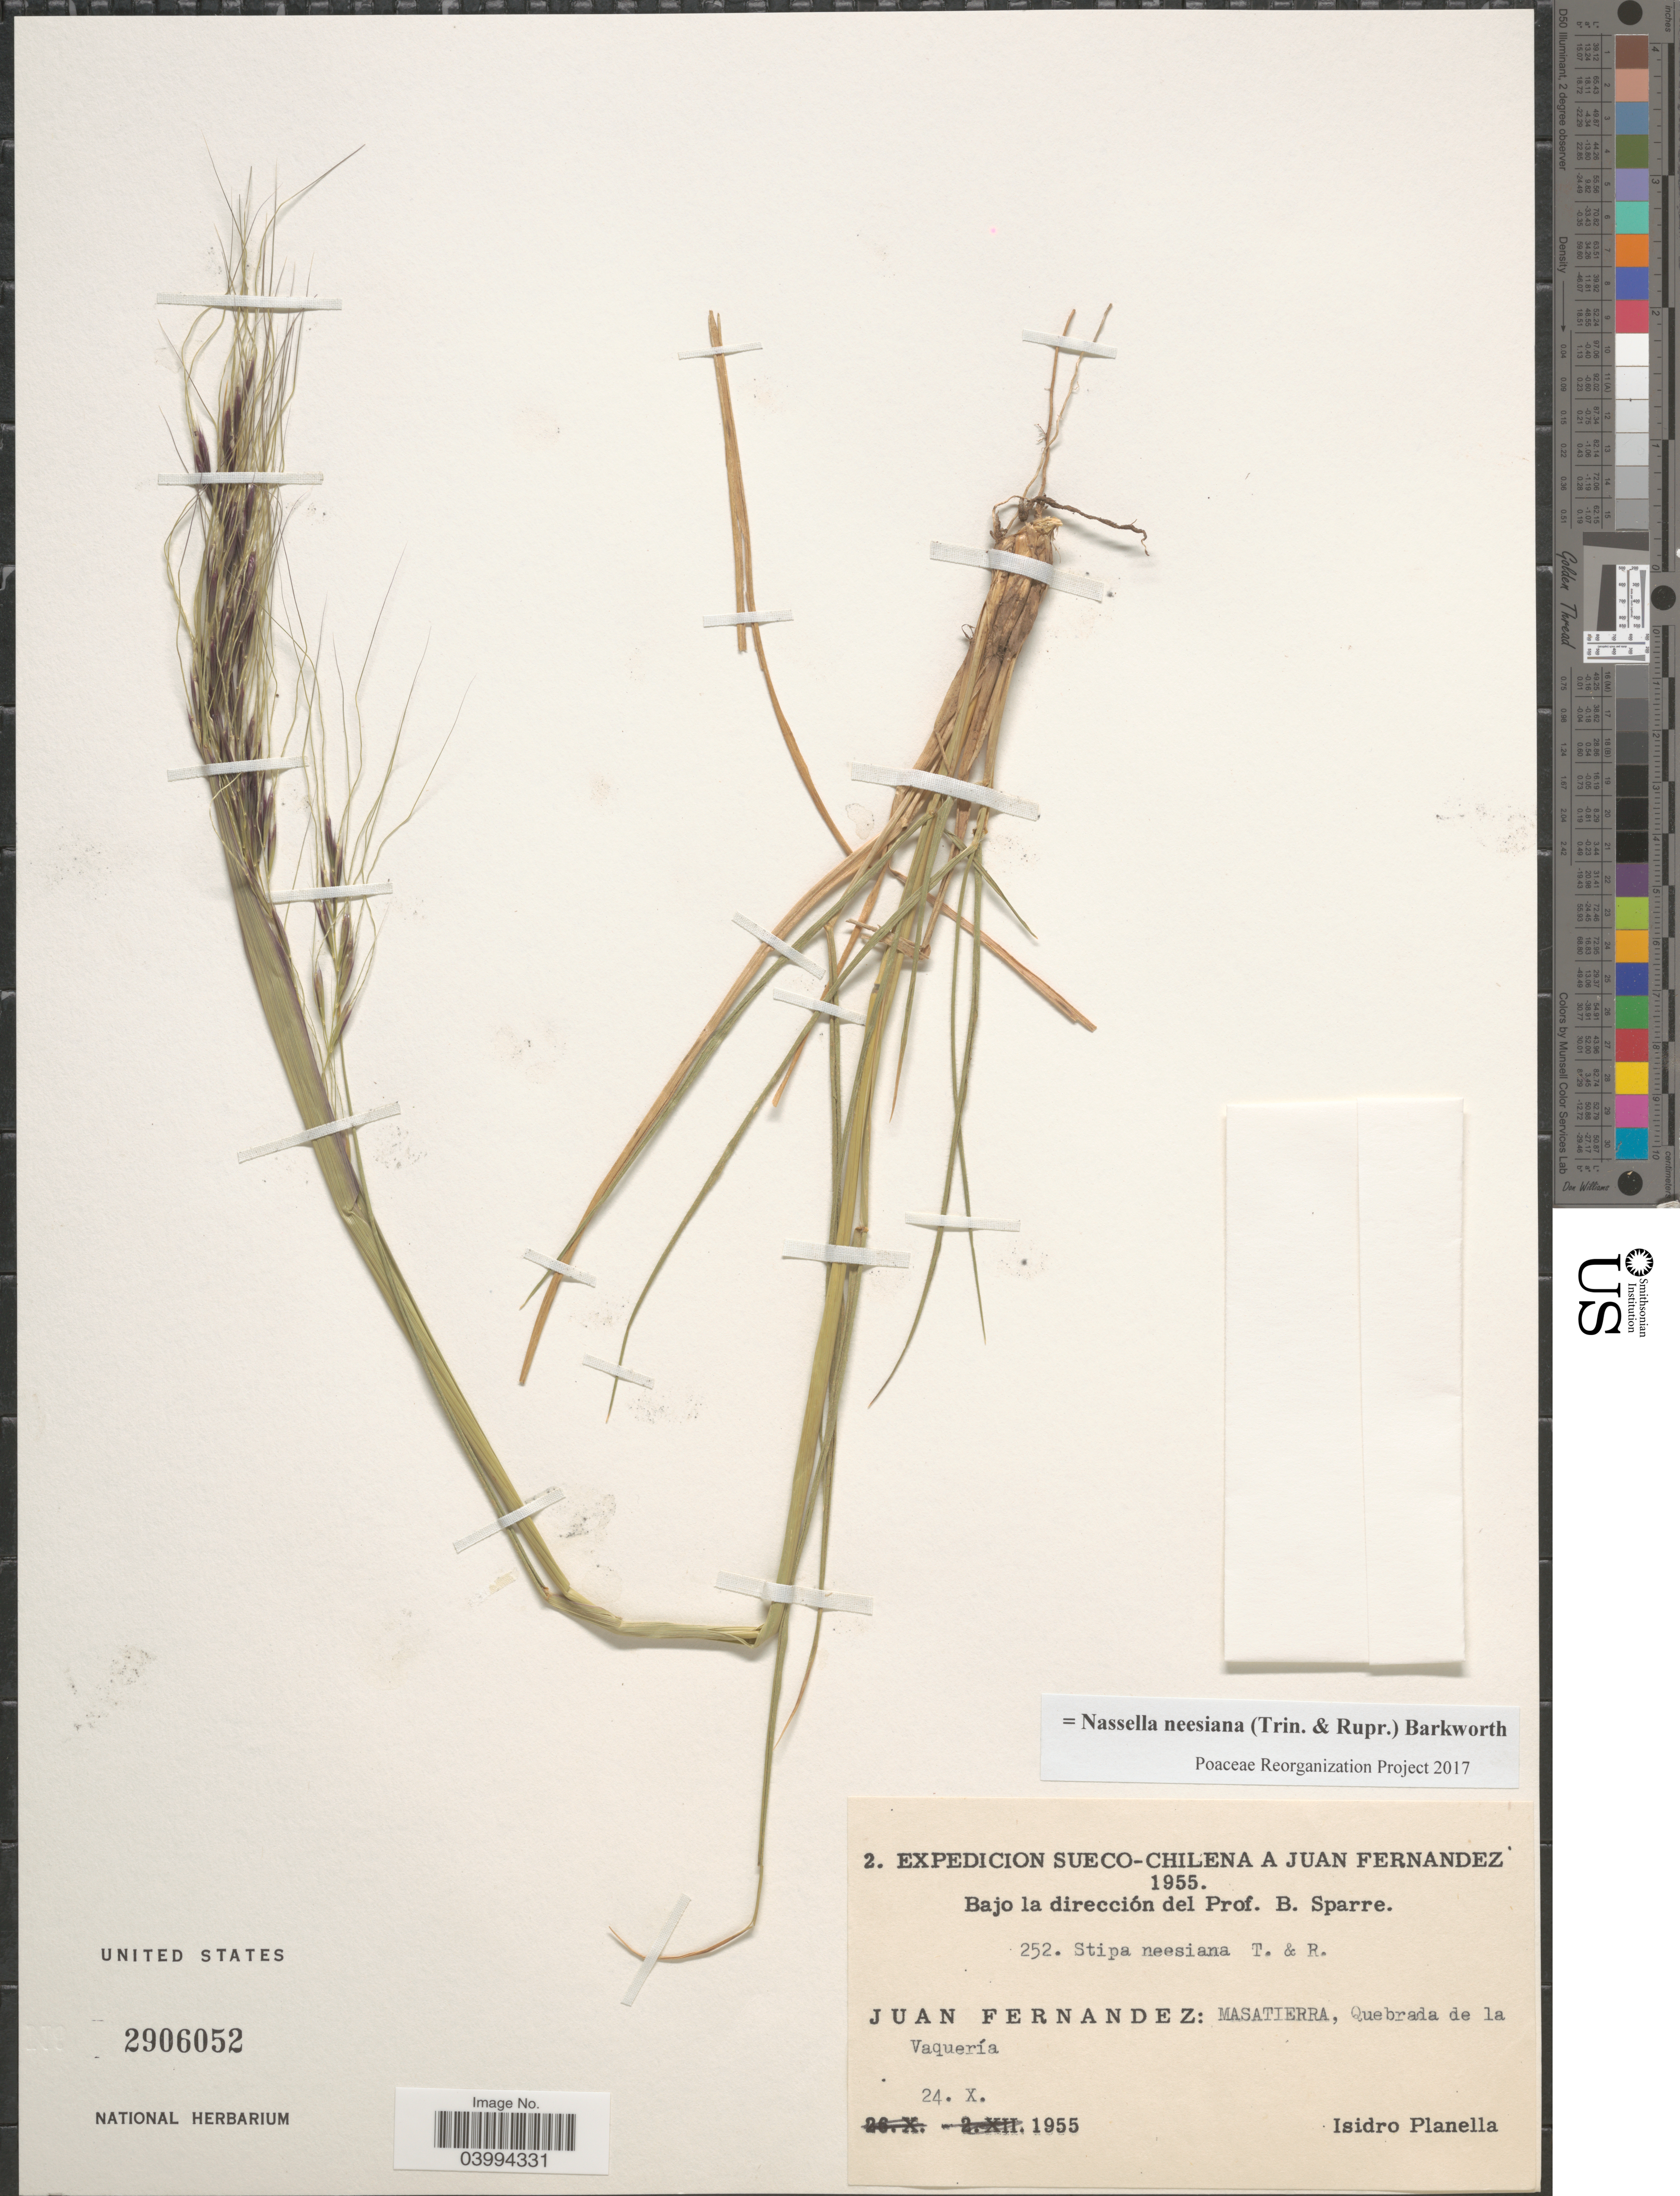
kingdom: Plantae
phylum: Tracheophyta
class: Liliopsida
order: Poales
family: Poaceae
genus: Nassella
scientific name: Nassella neesiana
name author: (Trin. & Rupr.) Barkworth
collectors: I. Planella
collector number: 252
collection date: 1955-10-24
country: Chile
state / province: Valparaíso (V)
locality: Juan Fernandez: Masatierra, Quebrada de la Vaquería.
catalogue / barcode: US 2906052